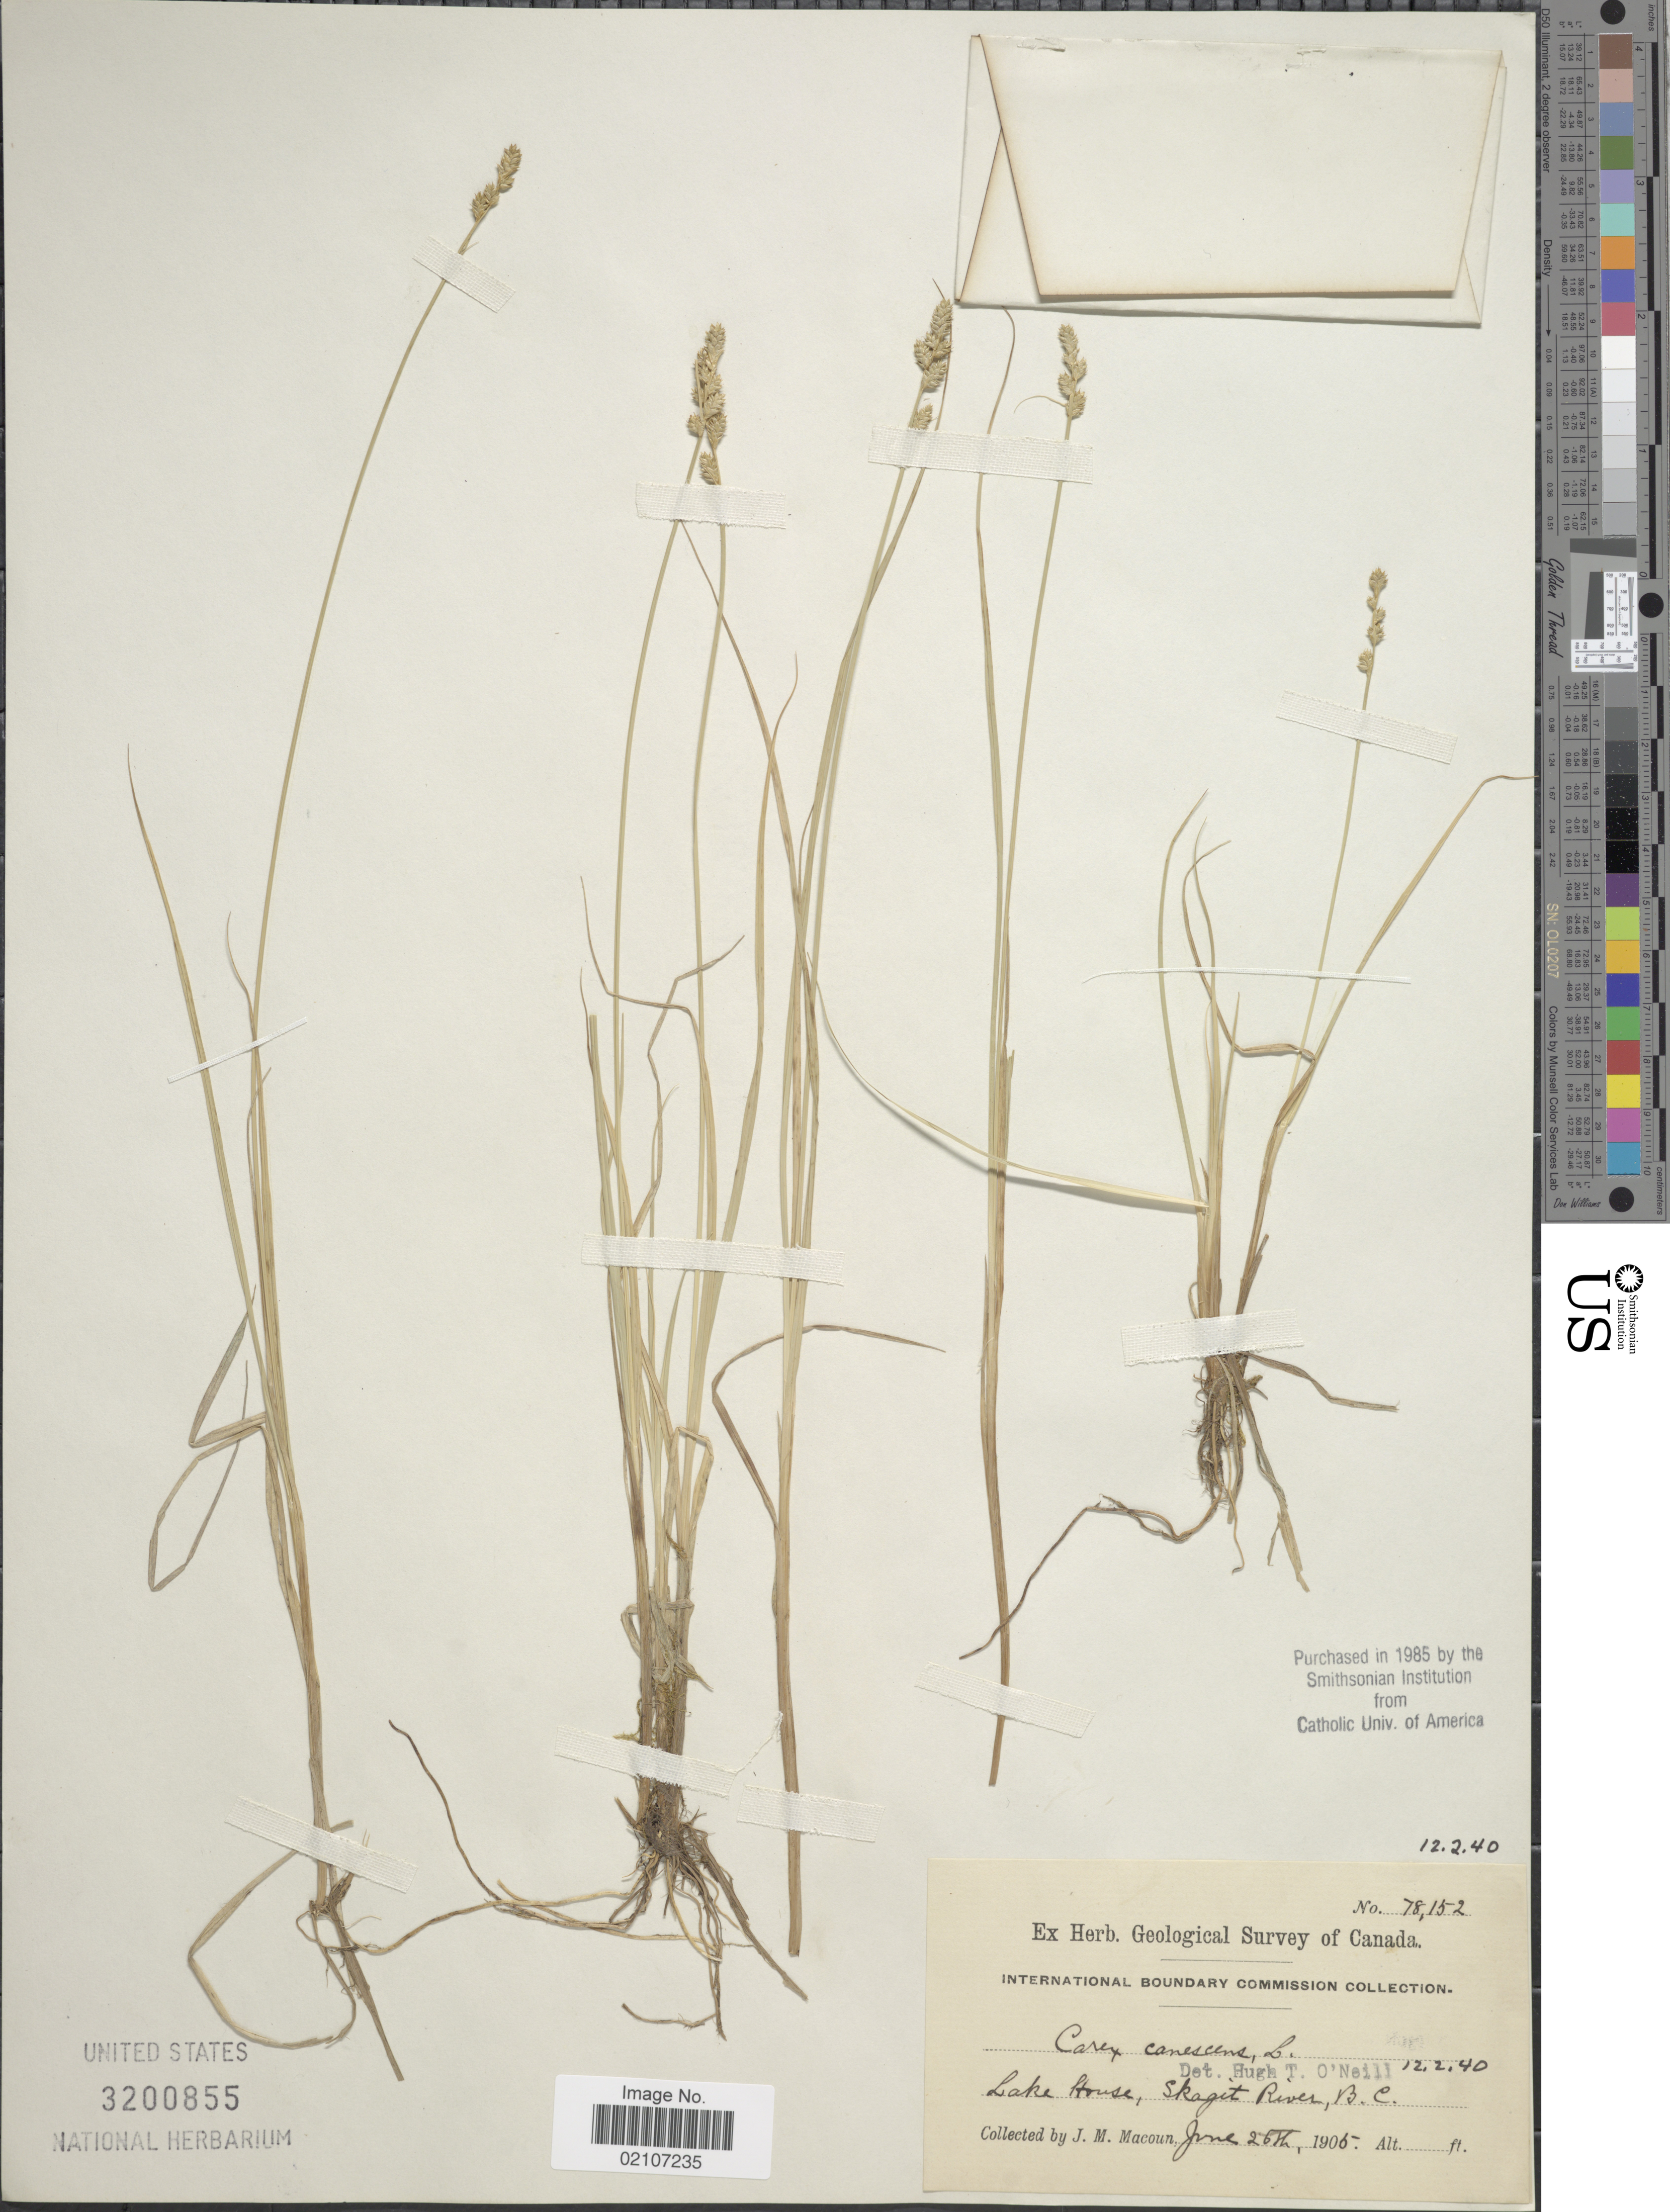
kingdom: Plantae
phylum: Tracheophyta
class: Liliopsida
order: Poales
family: Cyperaceae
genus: Carex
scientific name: Carex canescens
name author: L.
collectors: J. M. Macoun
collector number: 78152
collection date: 1905-06-26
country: Canada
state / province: British Columbia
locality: Lake House, Skagit River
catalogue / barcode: US 3200855